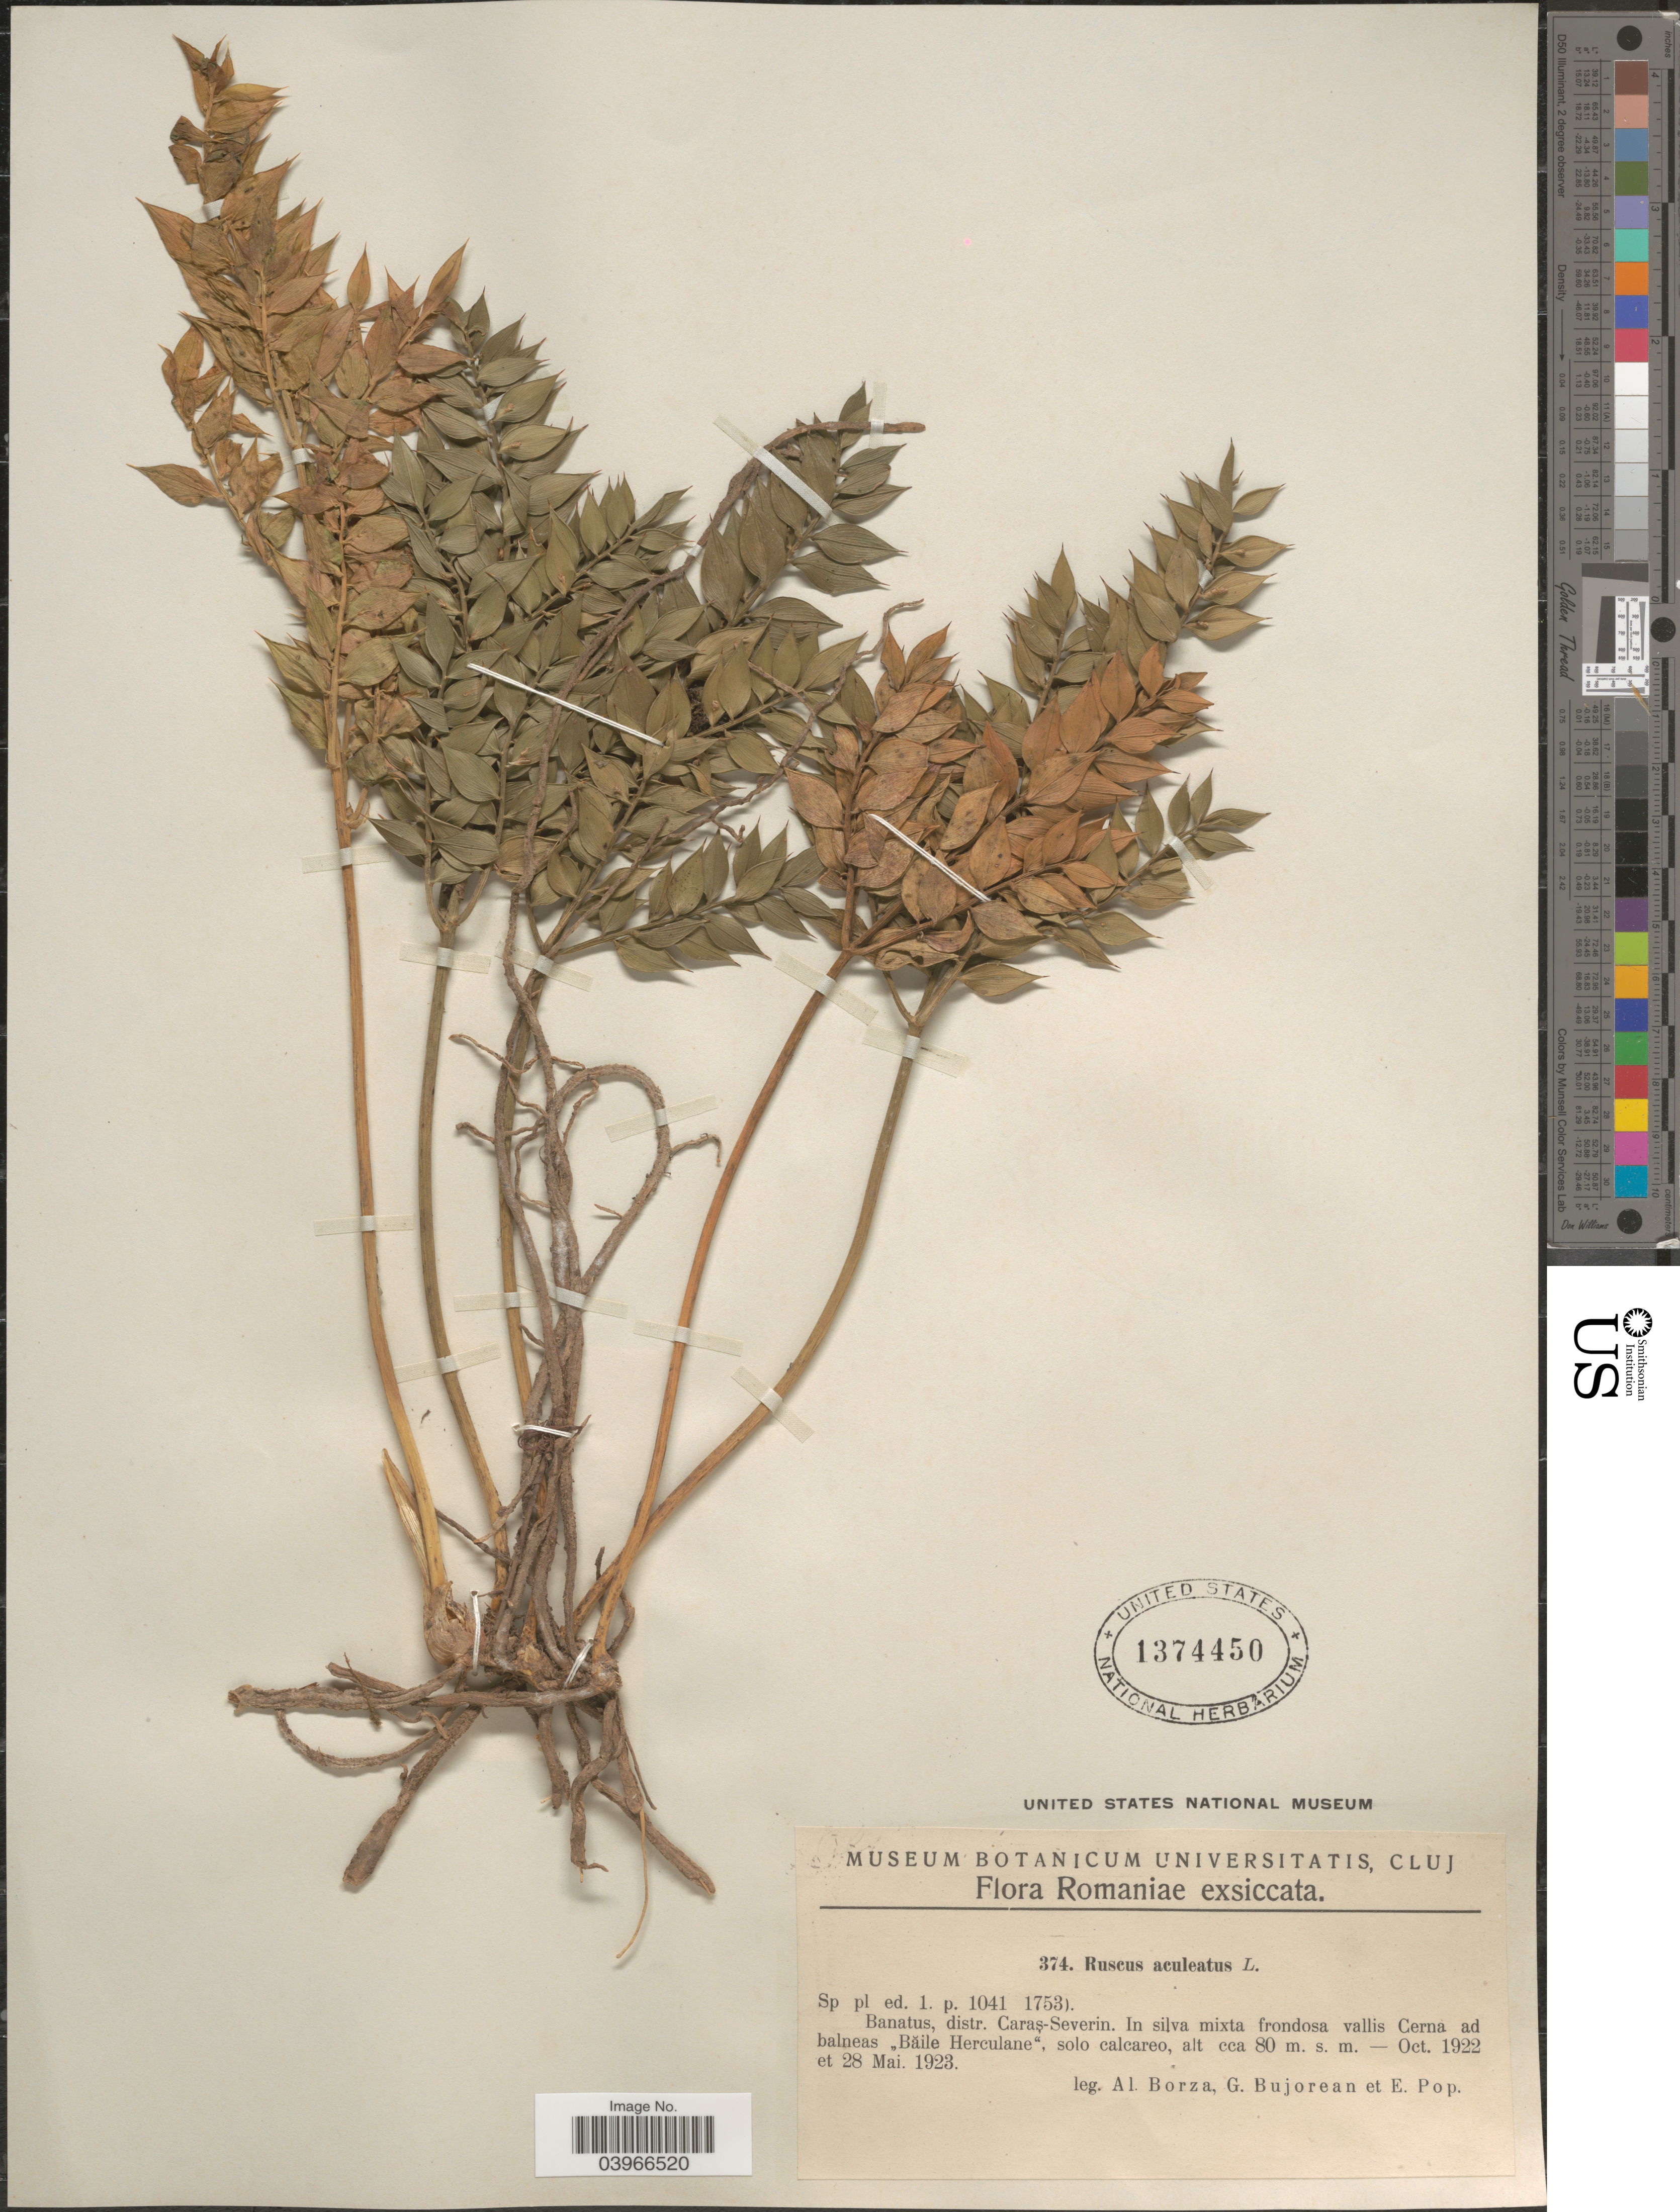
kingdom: Plantae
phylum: Tracheophyta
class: Liliopsida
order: Asparagales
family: Asparagaceae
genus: Ruscus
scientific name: Ruscus aculeatus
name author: L.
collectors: A. Borza, G. Bujorean & E. Pop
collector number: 374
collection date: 1922-10/1923-05-28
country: Romania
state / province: Caras-Severin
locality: Banatus, distr. Caraş-Severin. In silva mixta frondosa vallis Cerna ad balneas "Băile Herculane", solo calcareo.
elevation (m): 80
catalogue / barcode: US 1374450